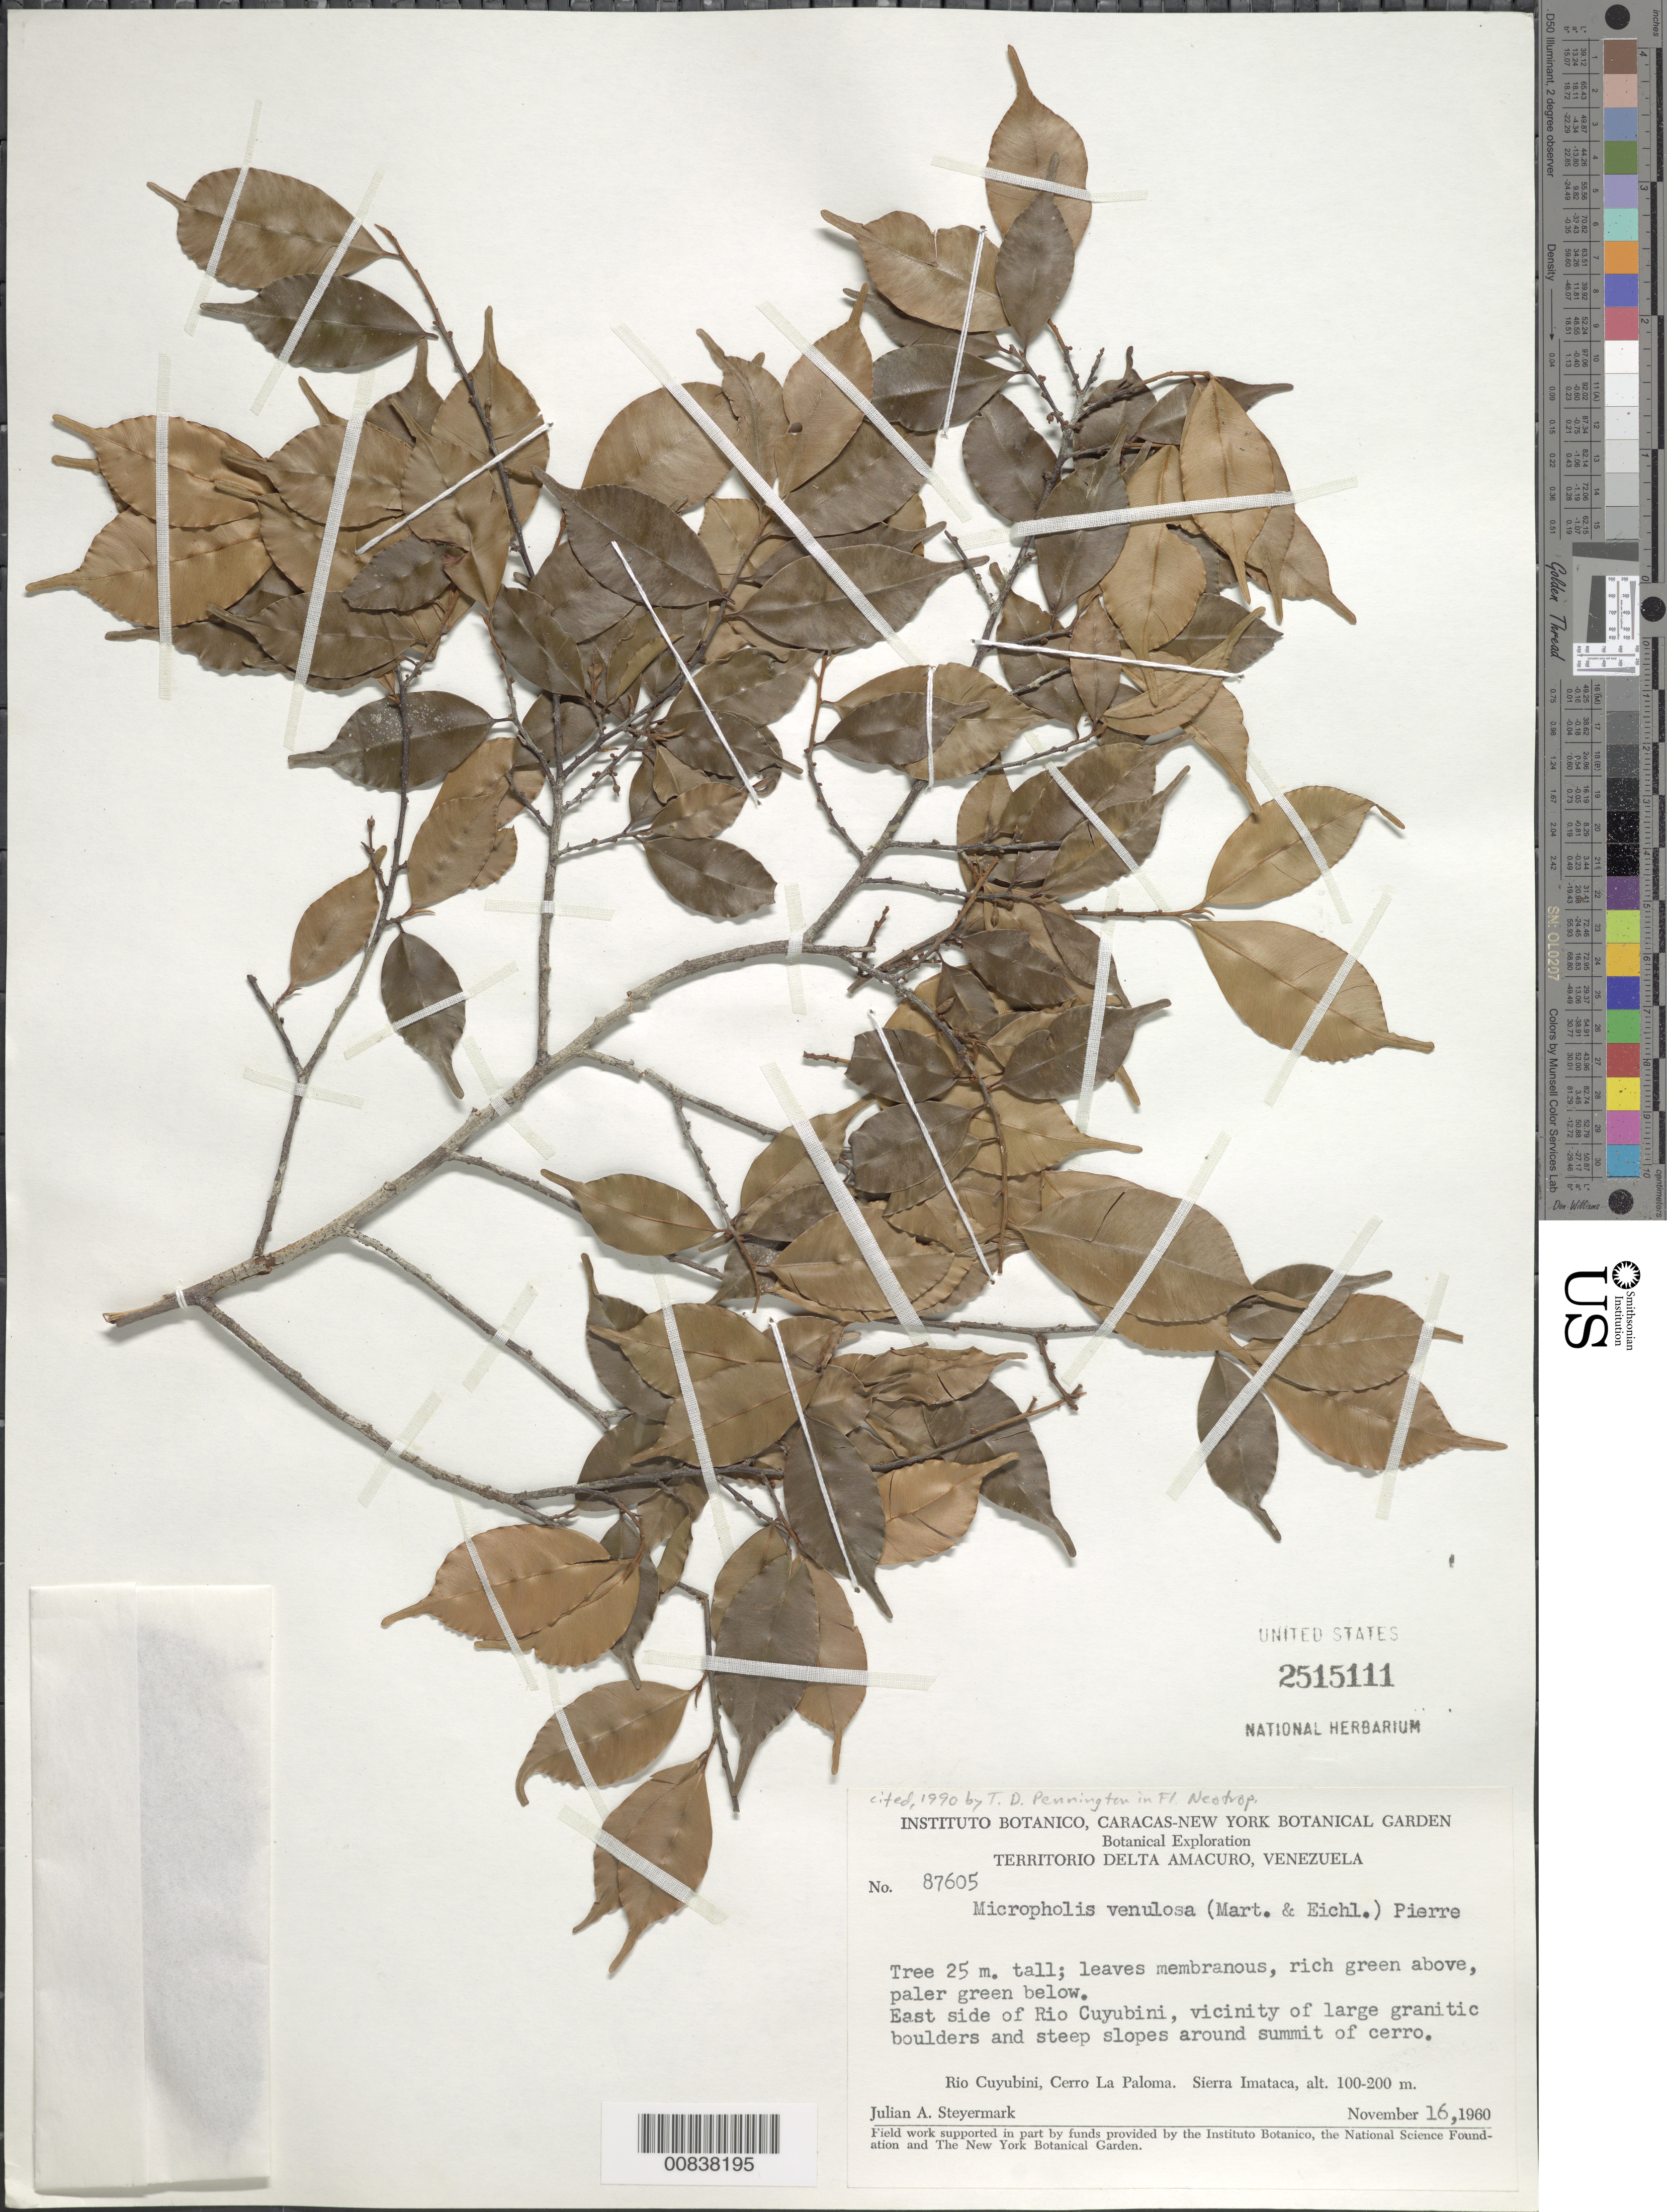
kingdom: Plantae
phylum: Tracheophyta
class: Magnoliopsida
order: Ericales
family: Sapotaceae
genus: Micropholis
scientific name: Micropholis venulosa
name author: (Mart. & Eichler) Pierre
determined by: Pennington, T. D., (K)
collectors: J. Steyermark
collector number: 87605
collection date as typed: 16-Nov-60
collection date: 1960-11-16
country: Venezuela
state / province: Delta Amacuro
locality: Río Cuyubini, E side; Cerro La Paloma, Sierra Imataca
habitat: Large granitic boulders and steep slopes around summit of cerro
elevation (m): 100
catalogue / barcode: US 2515111